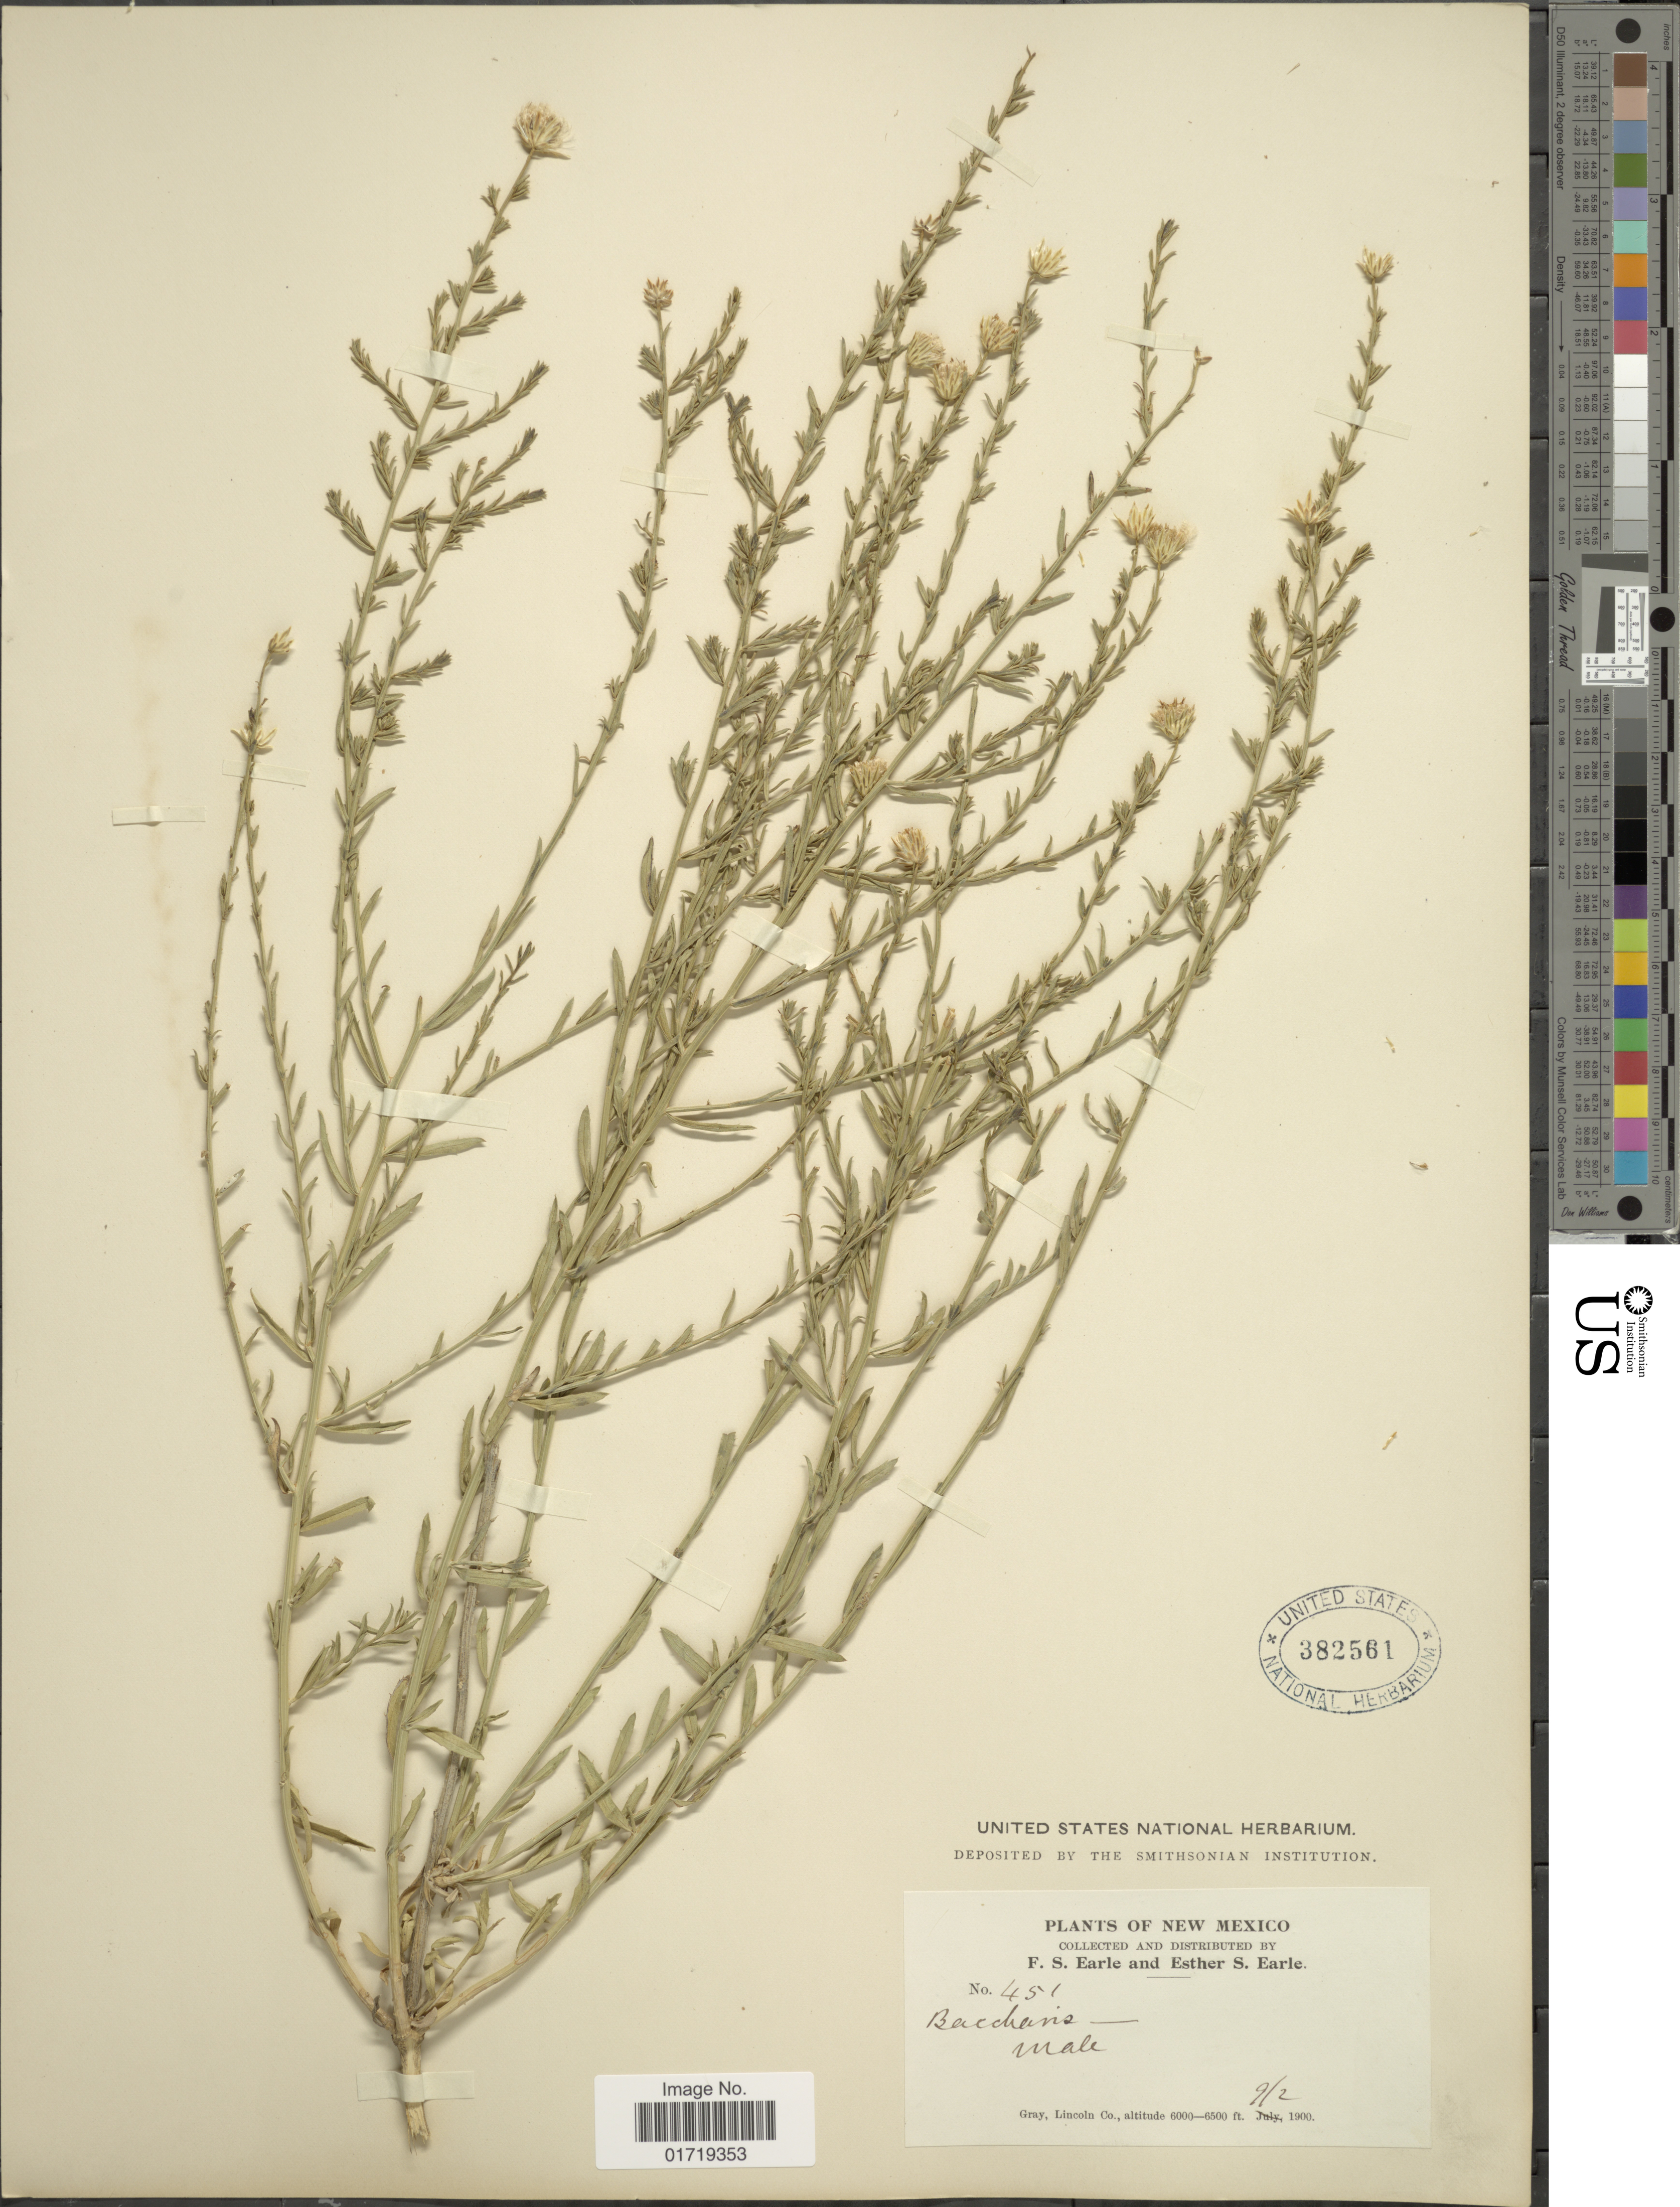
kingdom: Plantae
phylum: Tracheophyta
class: Magnoliopsida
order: Asterales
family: Asteraceae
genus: Baccharis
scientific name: Baccharis wrightii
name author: A. Gray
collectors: F. S. Earle & E. S. Earle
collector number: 451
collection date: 1900-02-09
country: United States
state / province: New Mexico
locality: Gray, Lincoln Co.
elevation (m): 1829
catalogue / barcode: US 382561